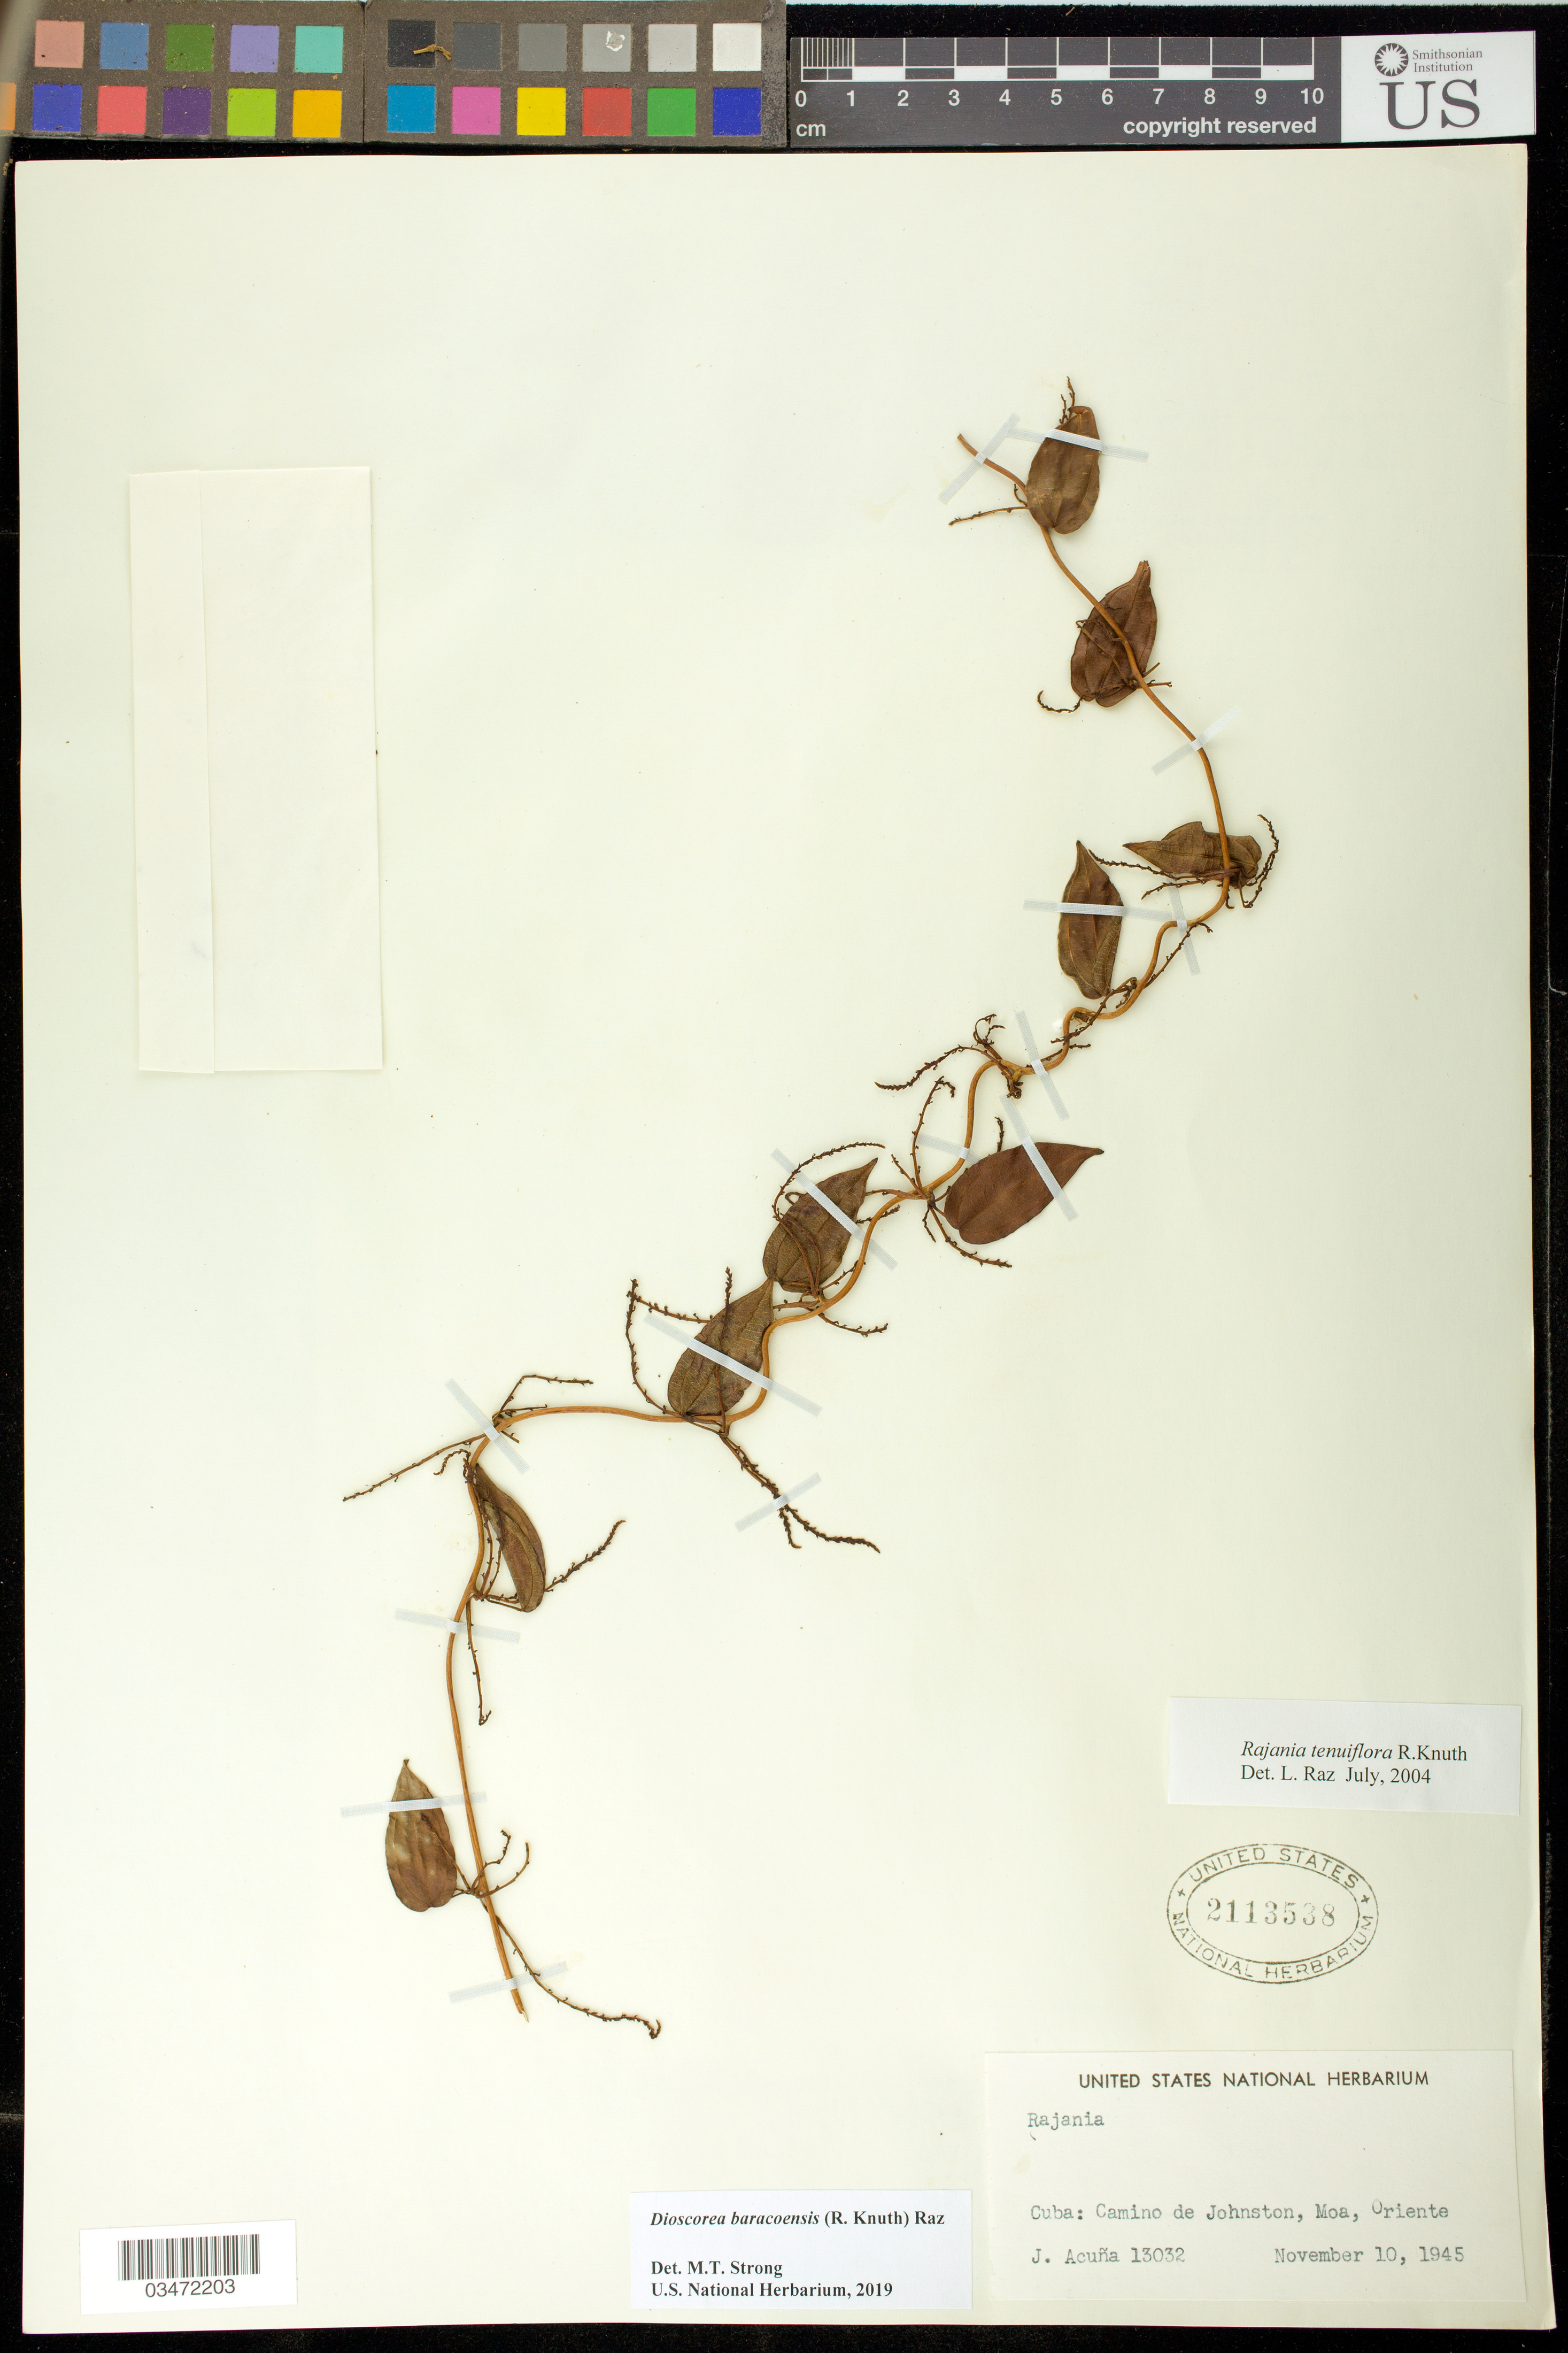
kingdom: Plantae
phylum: Tracheophyta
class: Liliopsida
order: Dioscoreales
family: Dioscoreaceae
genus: Dioscorea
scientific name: Dioscorea baracoensis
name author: (R. Knuth) Raz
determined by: Strong, M. T., (US), Smithsonian Institution - National Museum of Natural History (UNITED STATES)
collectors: J. B. Acuña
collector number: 13032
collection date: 1945-11-10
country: Cuba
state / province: Holguín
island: Cuba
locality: Oriente [Holguín]. Moa, camino de Johnston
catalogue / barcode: US 2113538